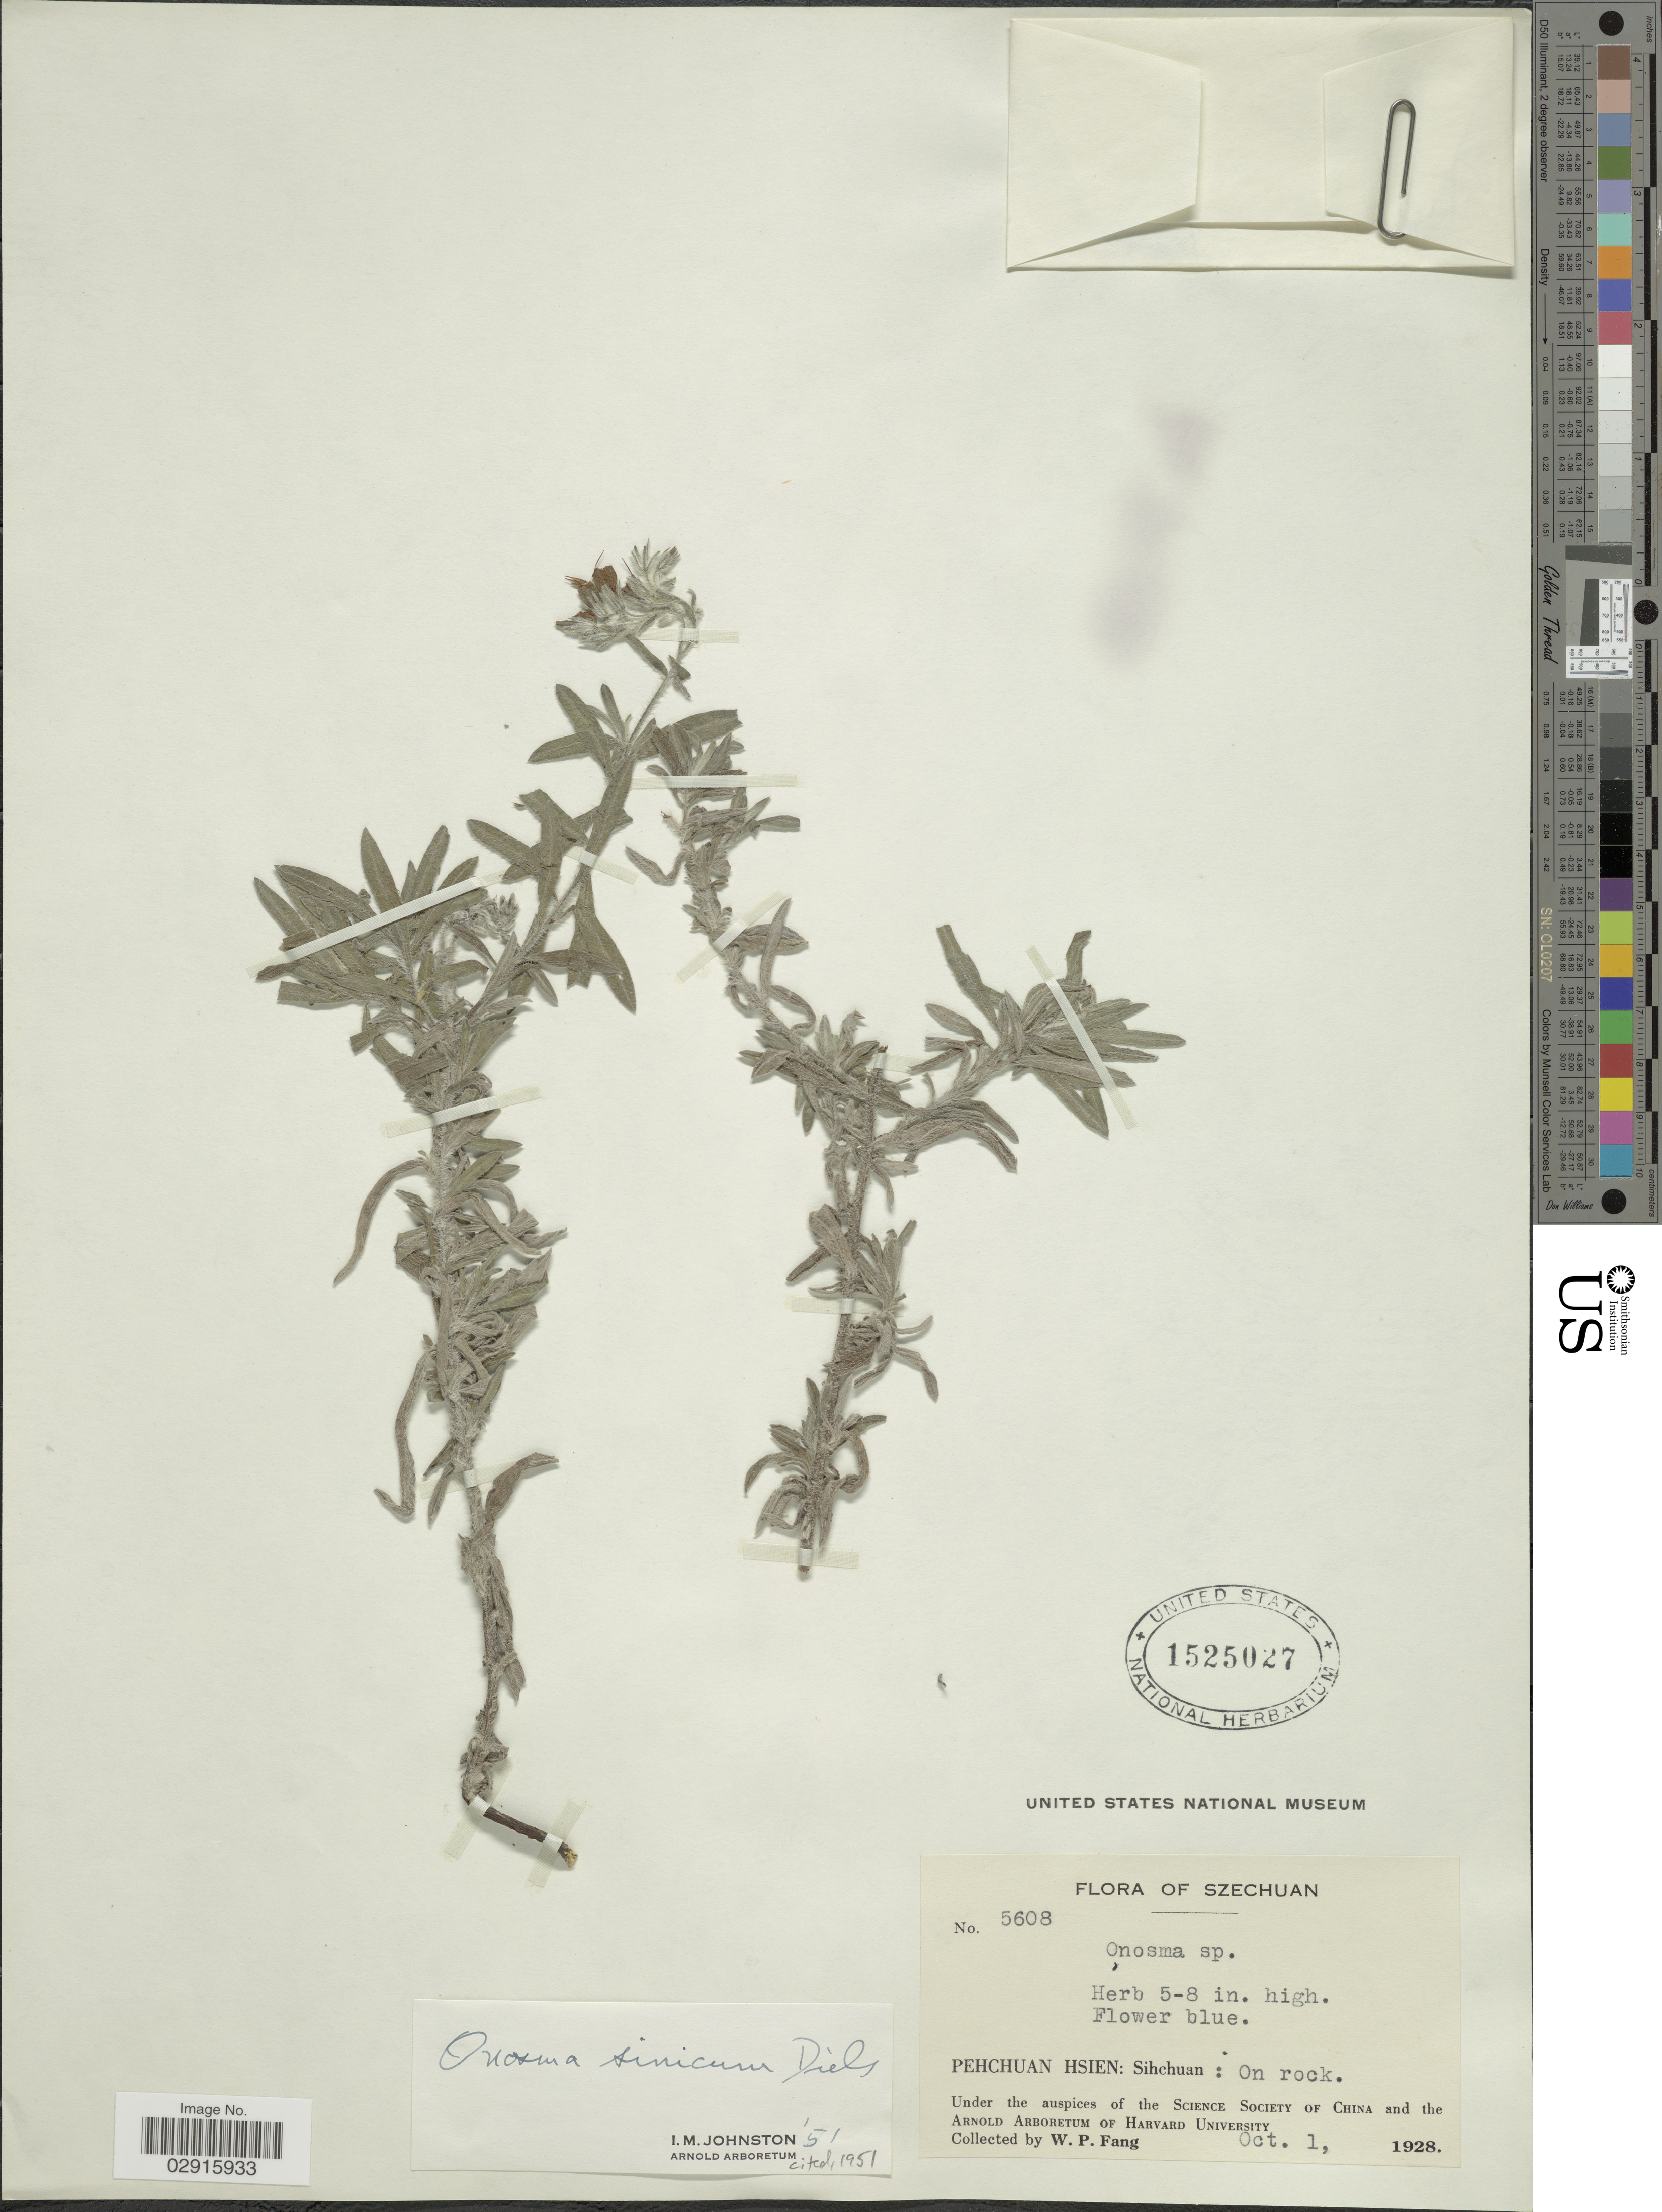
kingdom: Plantae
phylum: Tracheophyta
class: Magnoliopsida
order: Boraginales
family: Boraginaceae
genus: Onosma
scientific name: Onosma sinicum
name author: Diels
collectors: W. P. Fang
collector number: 5608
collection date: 1928-10-01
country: China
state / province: Sichuan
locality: Szechuan, Pehchuan Hsien, Sihchuan.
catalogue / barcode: US 1525027